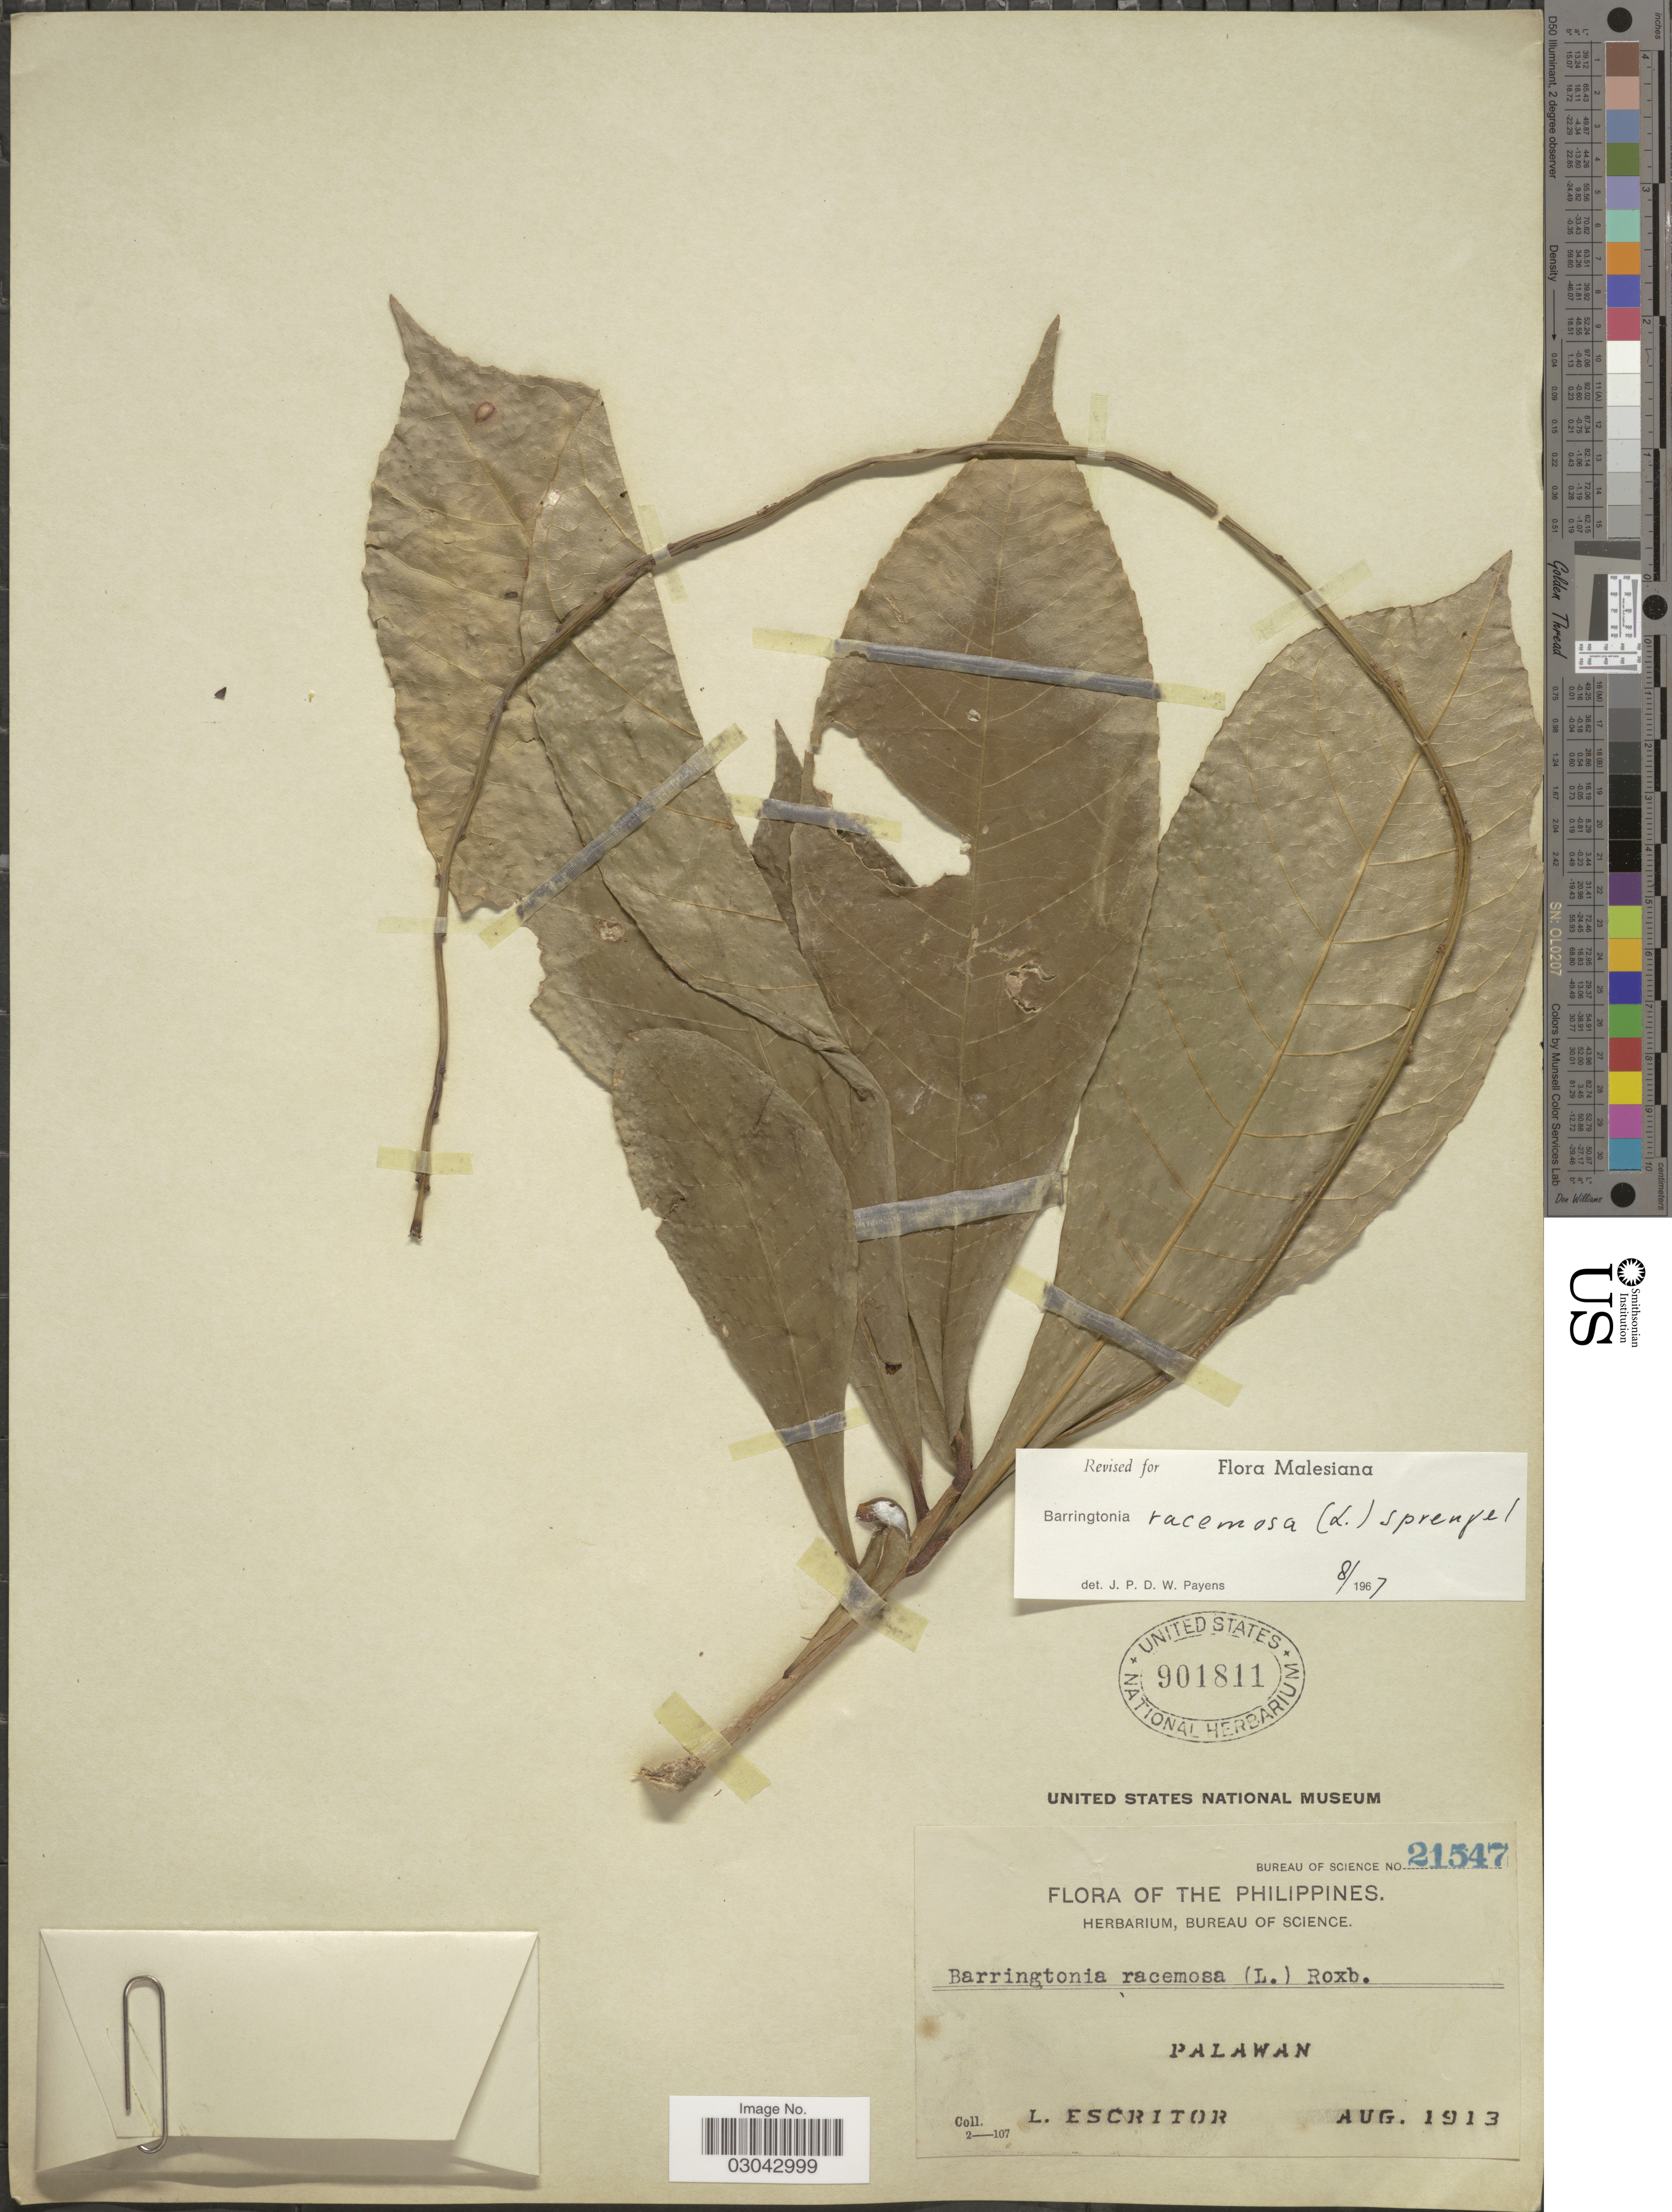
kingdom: Plantae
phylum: Tracheophyta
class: Magnoliopsida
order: Ericales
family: Lecythidaceae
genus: Barringtonia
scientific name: Barringtonia racemosa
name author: (L.) Spreng.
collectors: L. Escritor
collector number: Bureau of Science 21547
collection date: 1913-08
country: Philippines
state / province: Mimaropa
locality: Palawan.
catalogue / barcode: US 901811